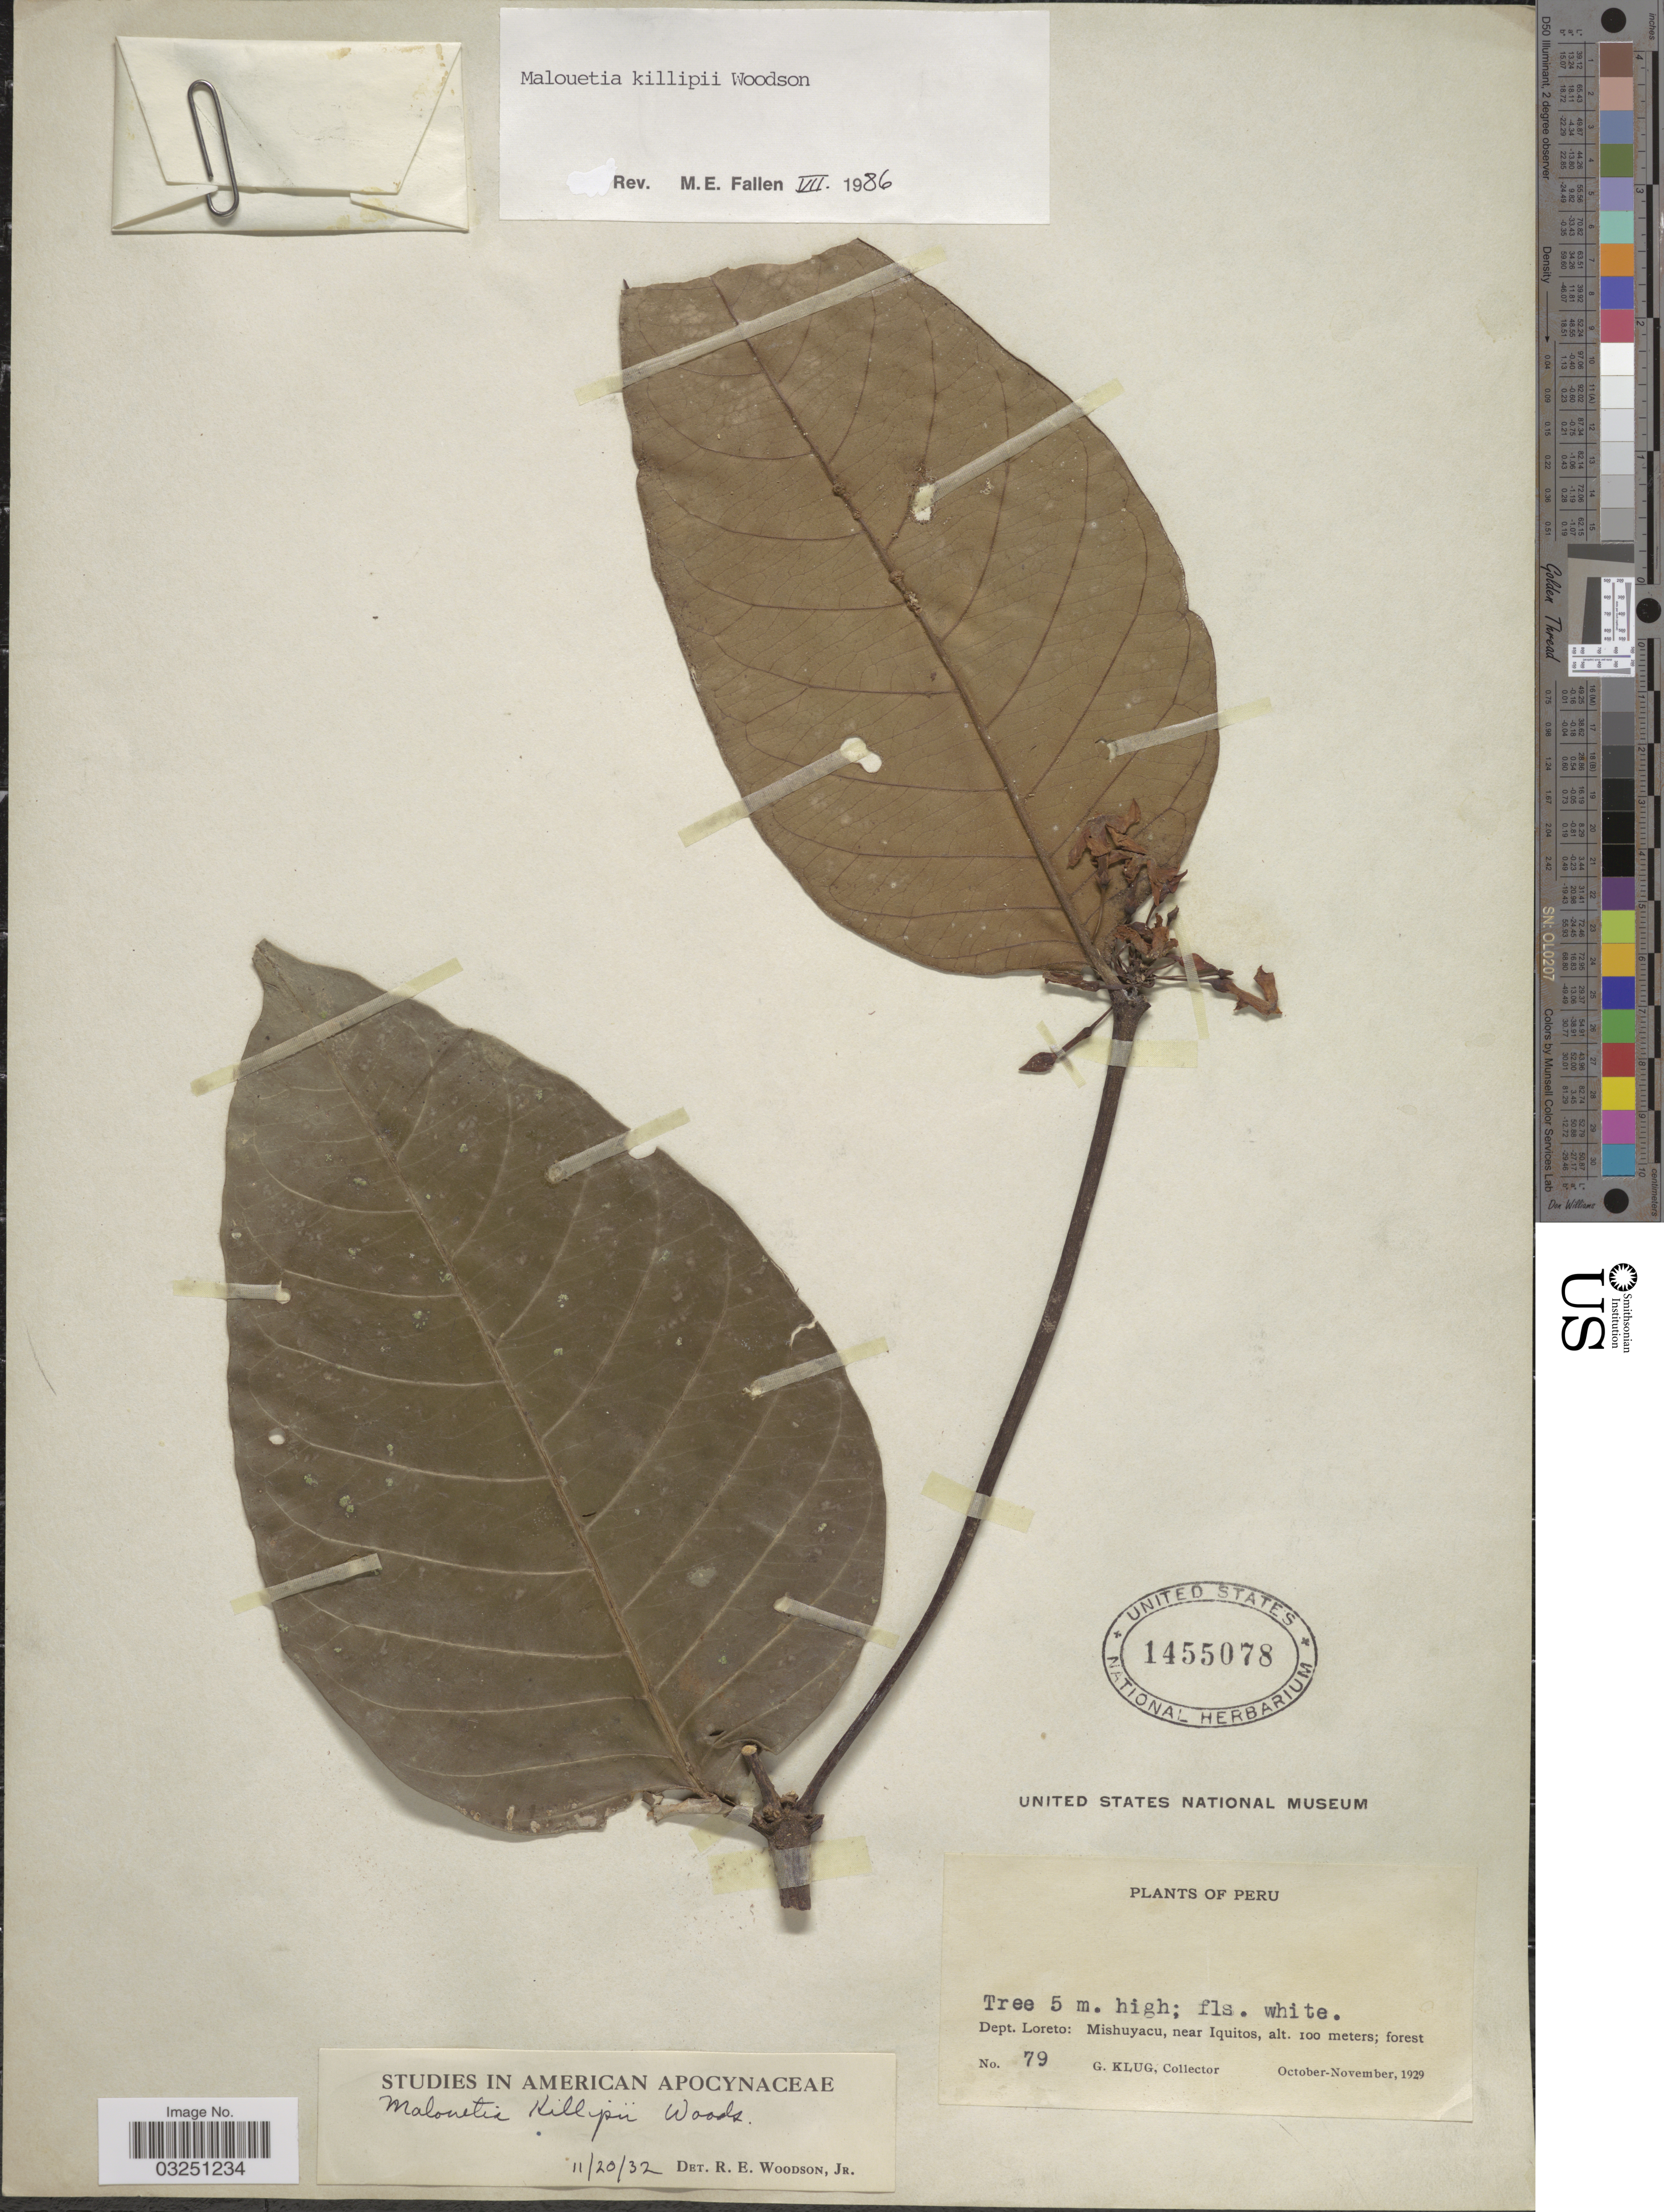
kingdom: Plantae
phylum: Tracheophyta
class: Magnoliopsida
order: Gentianales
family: Apocynaceae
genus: Malouetia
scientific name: Malouetia killipii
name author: Woodson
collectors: G. Klug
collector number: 79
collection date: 1929-10/1929-11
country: Peru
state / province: Loreto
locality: Dept. Loreto: Mishuyacu, near Iquitos.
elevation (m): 100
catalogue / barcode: US 1455078